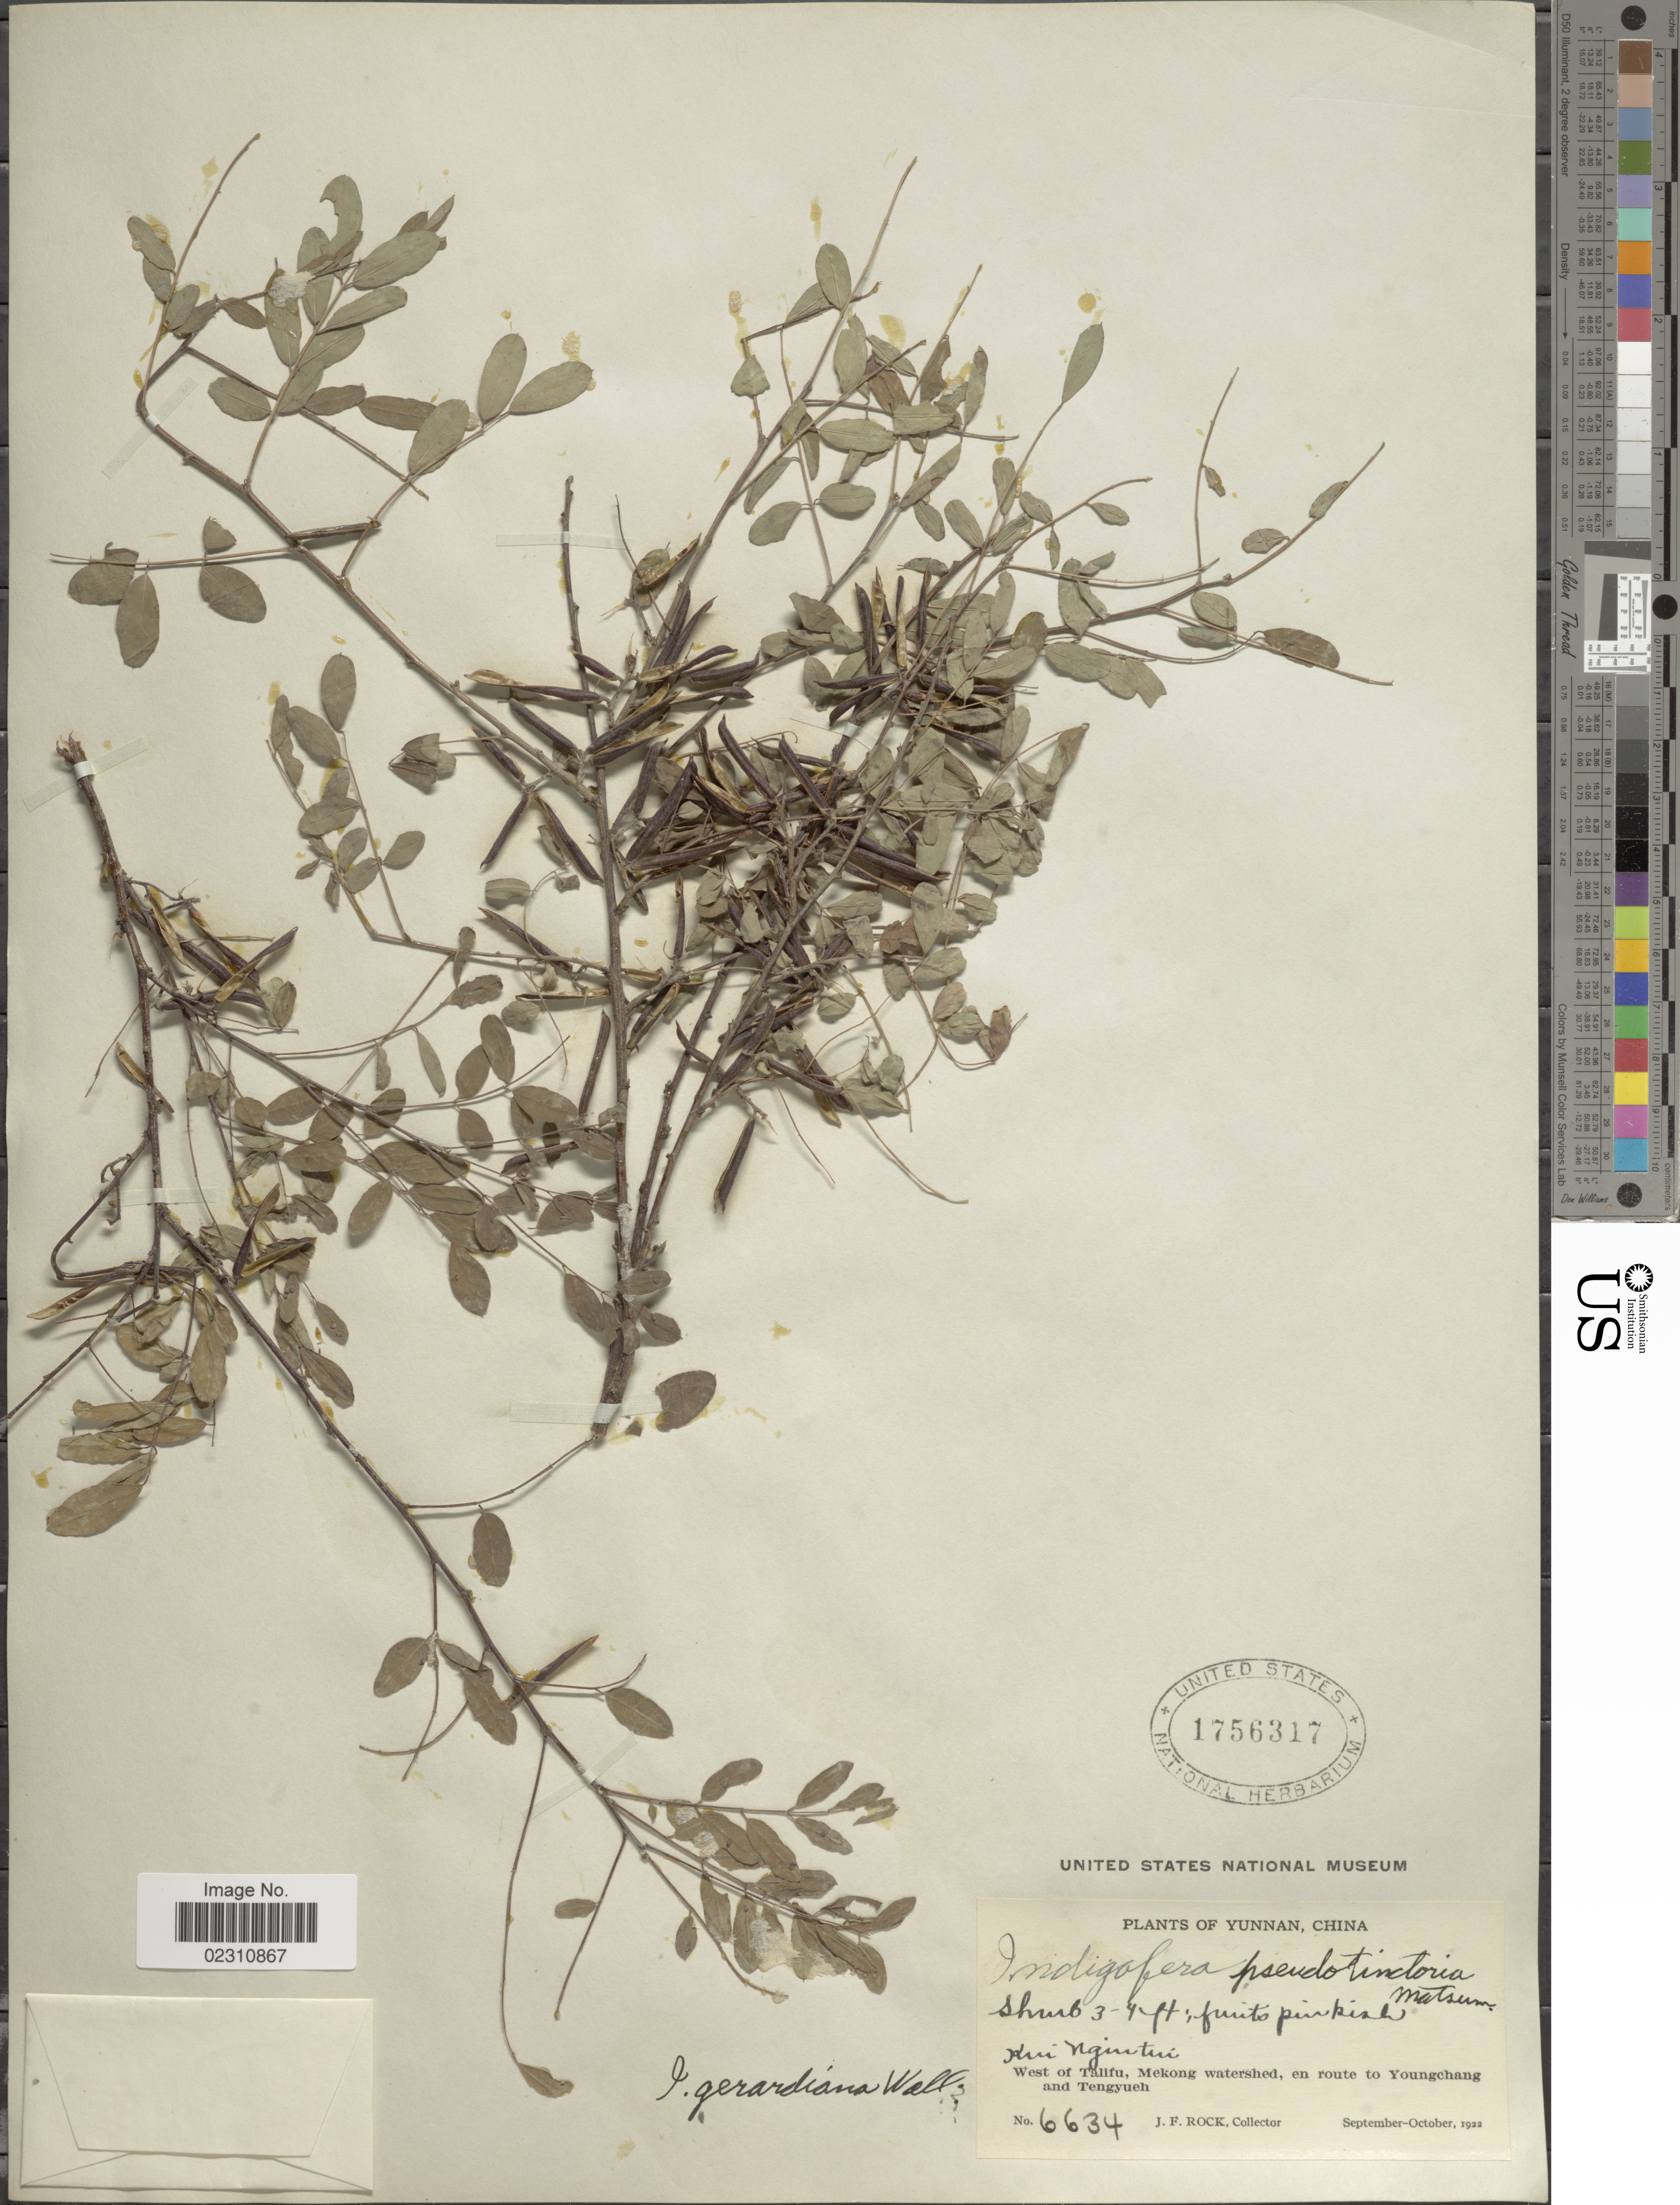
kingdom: Plantae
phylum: Tracheophyta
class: Magnoliopsida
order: Fabales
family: Fabaceae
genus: Indigofera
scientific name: Indigofera gerardiana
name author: Wall.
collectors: J. Rock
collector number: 6634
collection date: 1922-09/1922-10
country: China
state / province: Yunnan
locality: Yunnan, China. Kui-Ngintui, West of Talifum, Mekong watershed, en route to Youngchang and Tengyueh.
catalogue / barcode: US 1756317